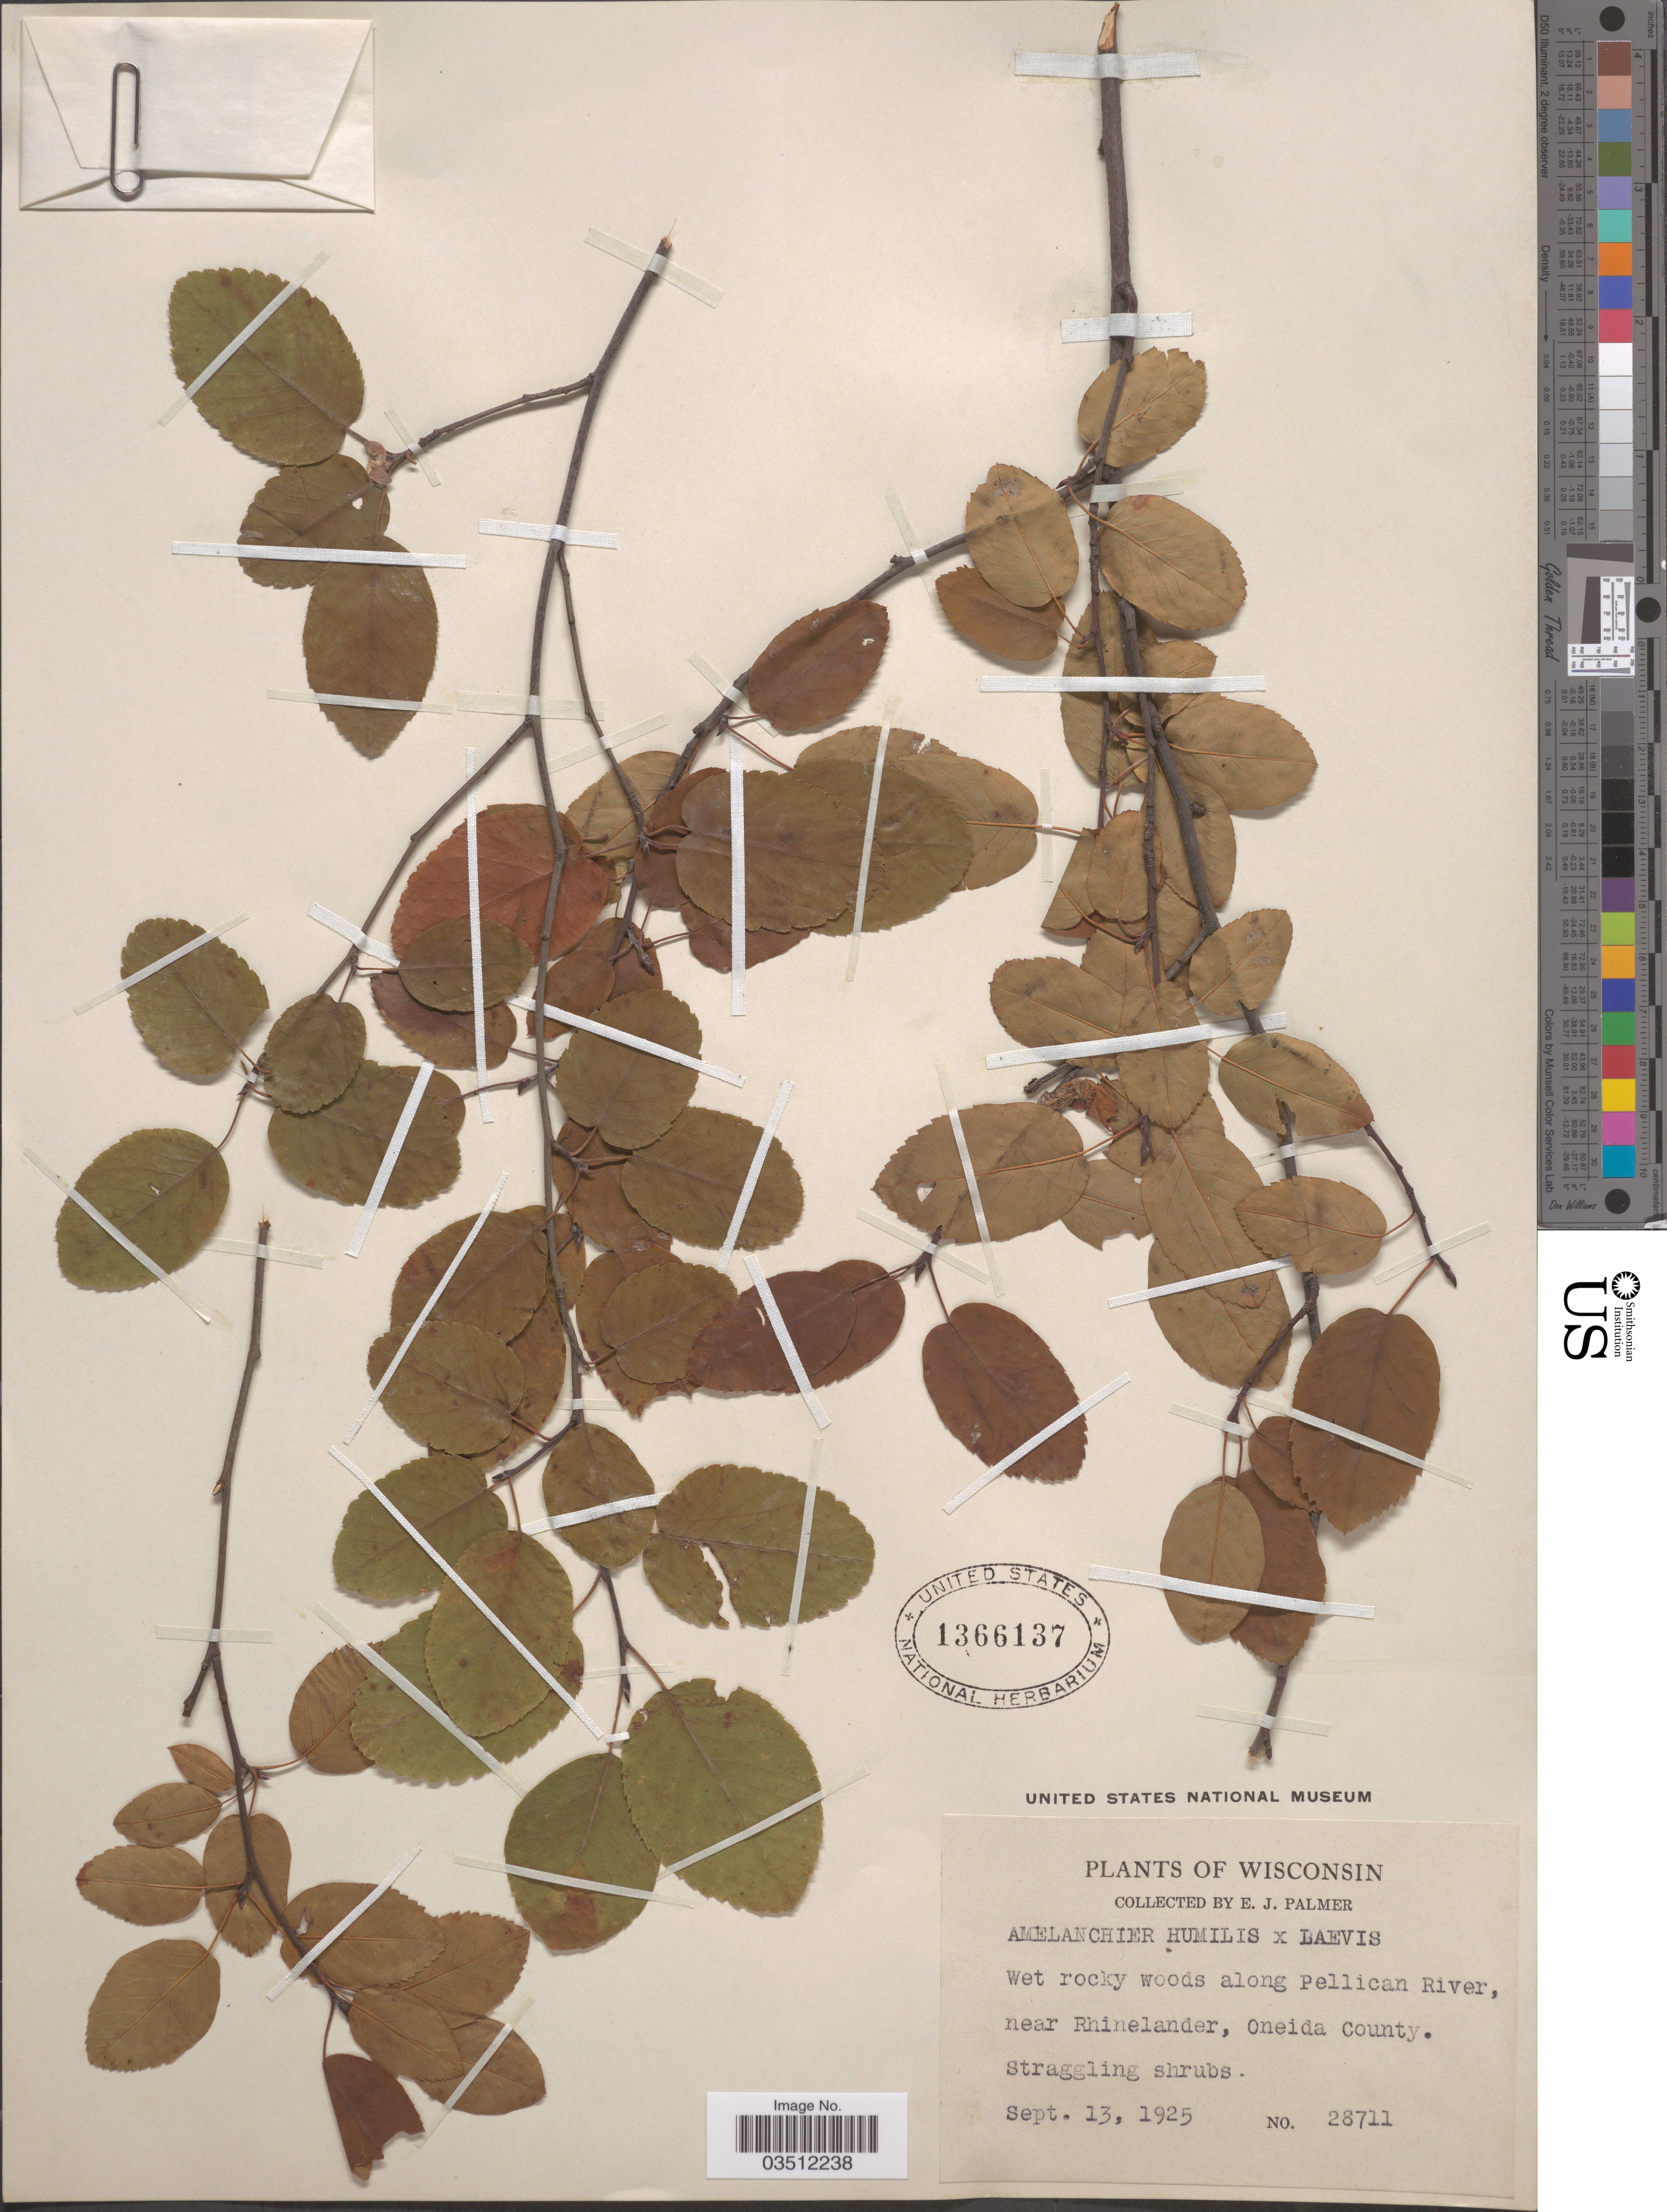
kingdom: Plantae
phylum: Tracheophyta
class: Magnoliopsida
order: Rosales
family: Rosaceae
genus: Amelanchier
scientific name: Amelanchier humilis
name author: Wiegand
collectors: E. J. Palmer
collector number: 28711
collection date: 1925-09-13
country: United States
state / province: Wisconsin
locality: Along Pellican River, near Rhinelander, Oneida County.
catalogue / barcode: US 1366137